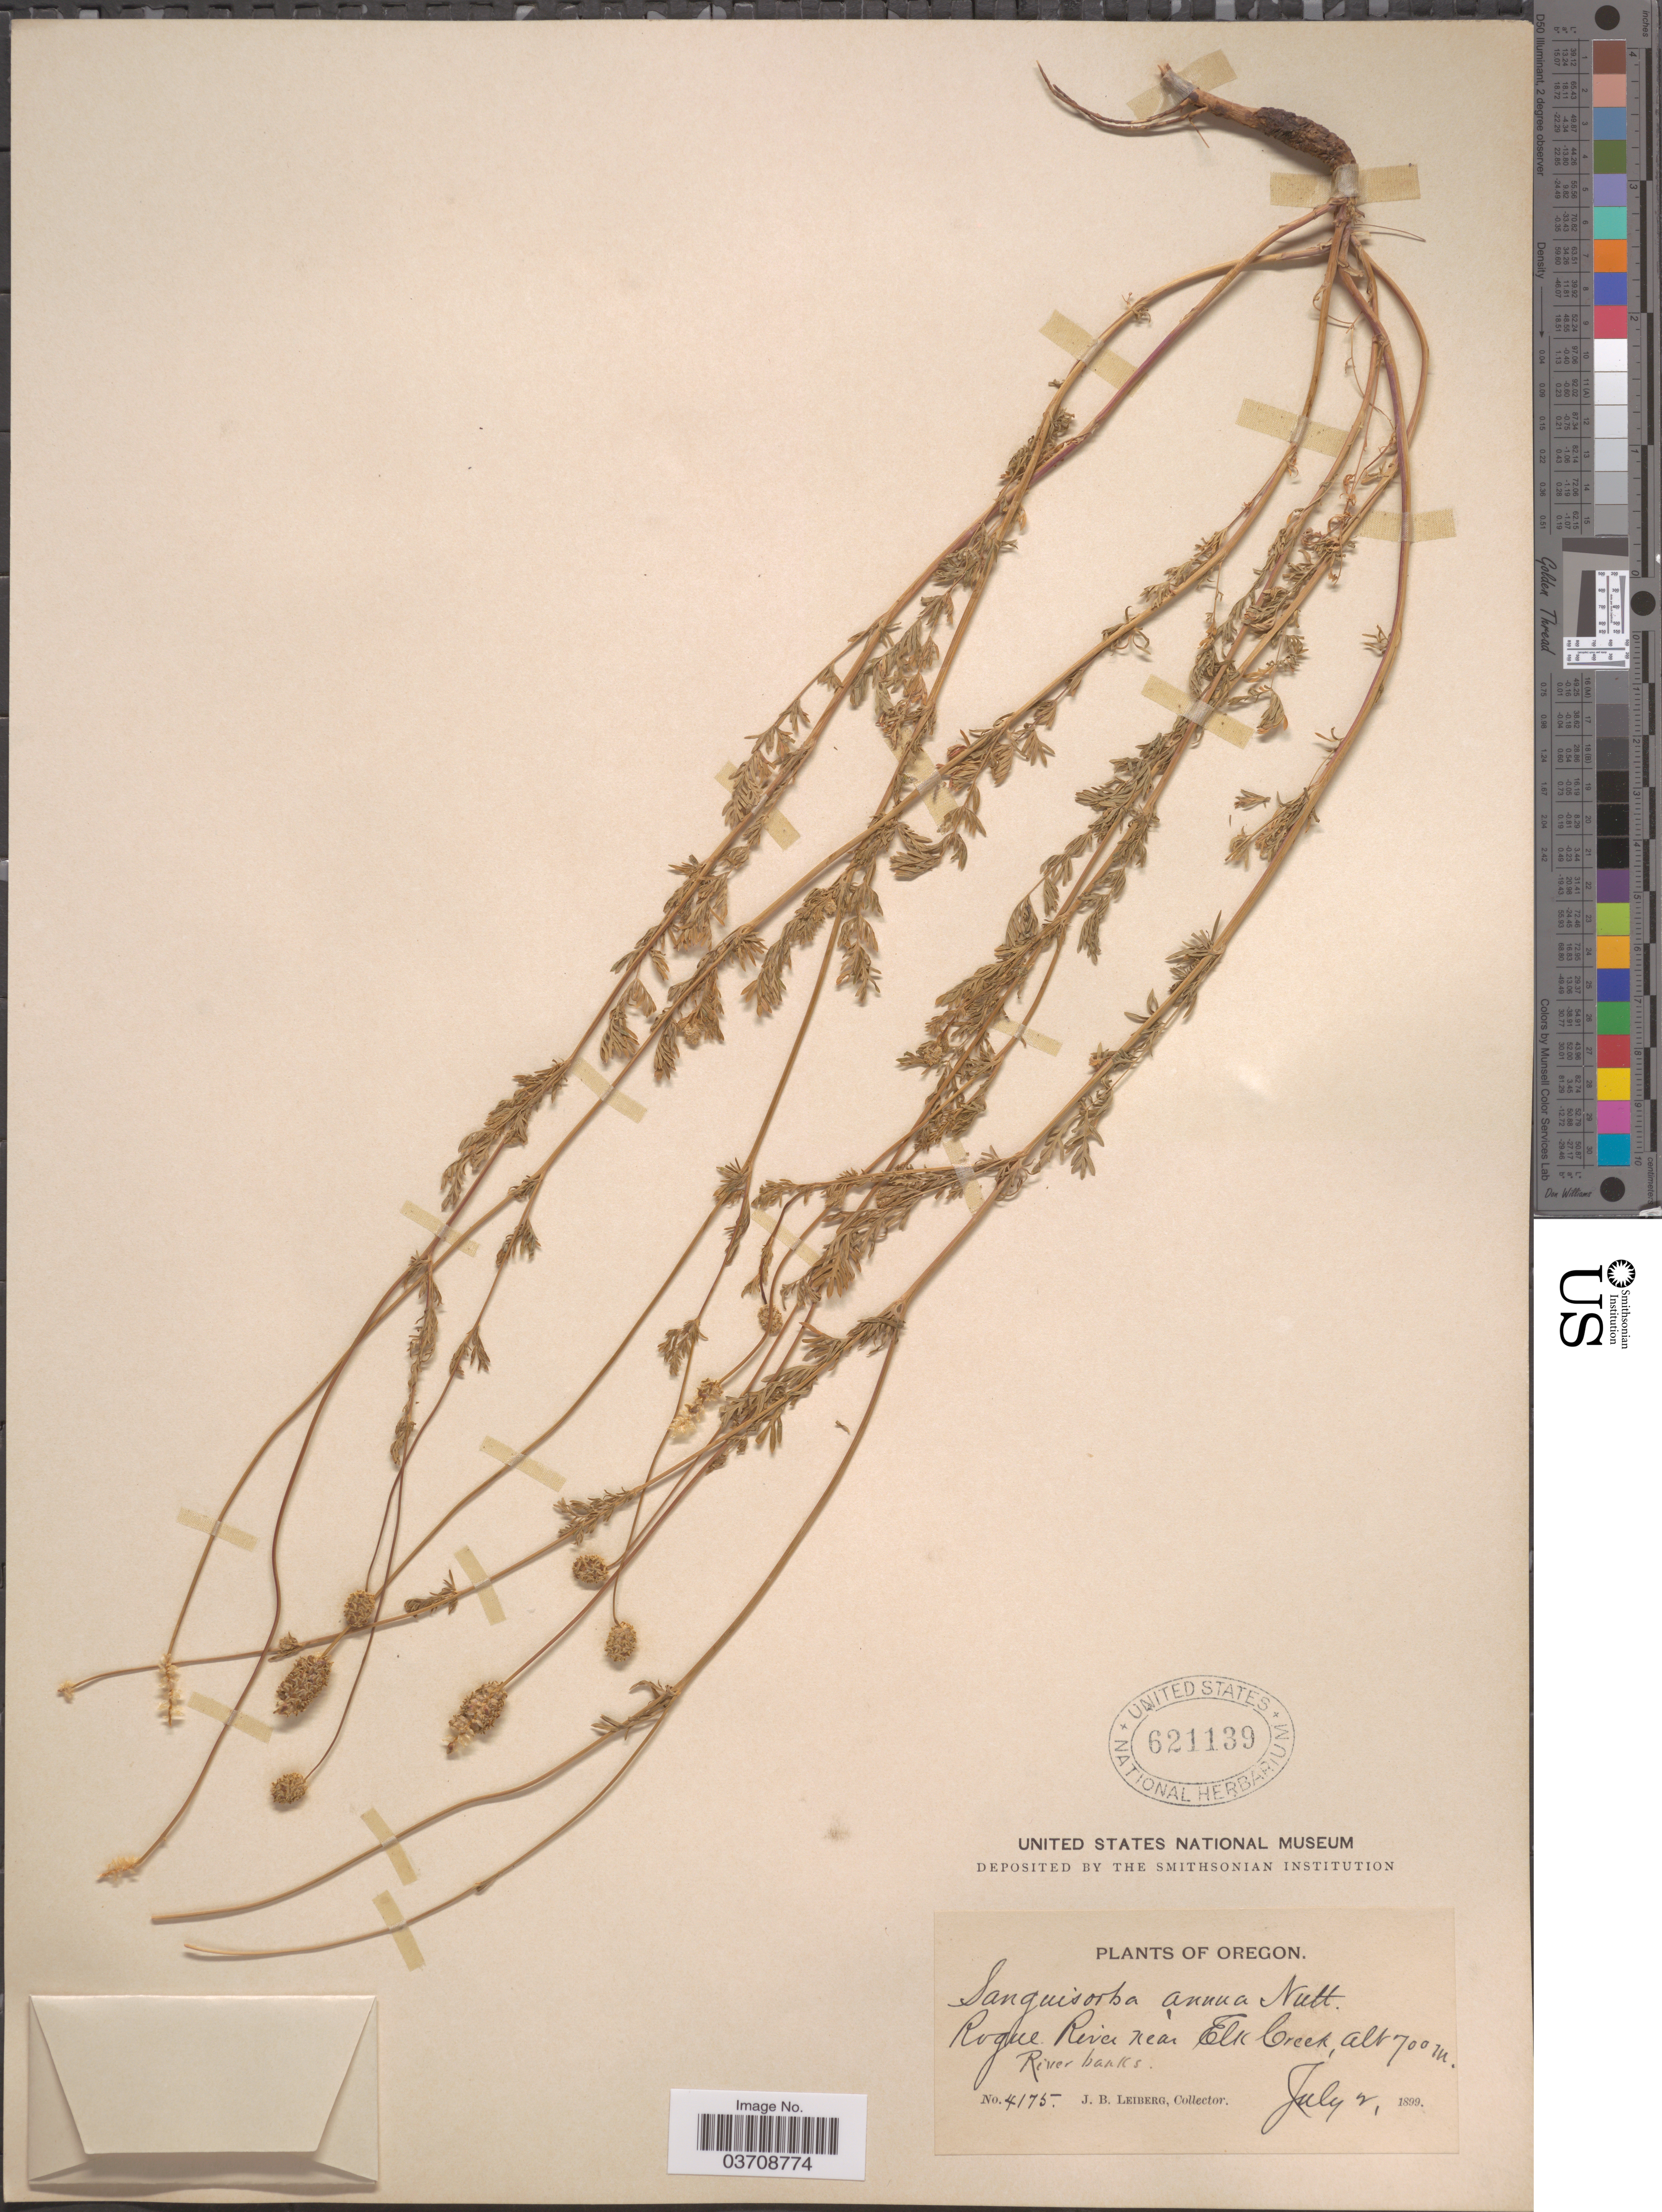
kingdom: Plantae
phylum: Tracheophyta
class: Magnoliopsida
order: Rosales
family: Rosaceae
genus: Sanguisorba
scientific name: Sanguisorba occidentalis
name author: Nutt.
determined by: Strong, Mark T., (BOT), Smithsonian Institution - National Museum of Natural History (UNITED STATES)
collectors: J. B. Leiberg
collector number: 4175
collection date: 1899-07-02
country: United States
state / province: Oregon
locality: Rogue River near Elk Creek. River banks.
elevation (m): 700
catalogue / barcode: US 621139